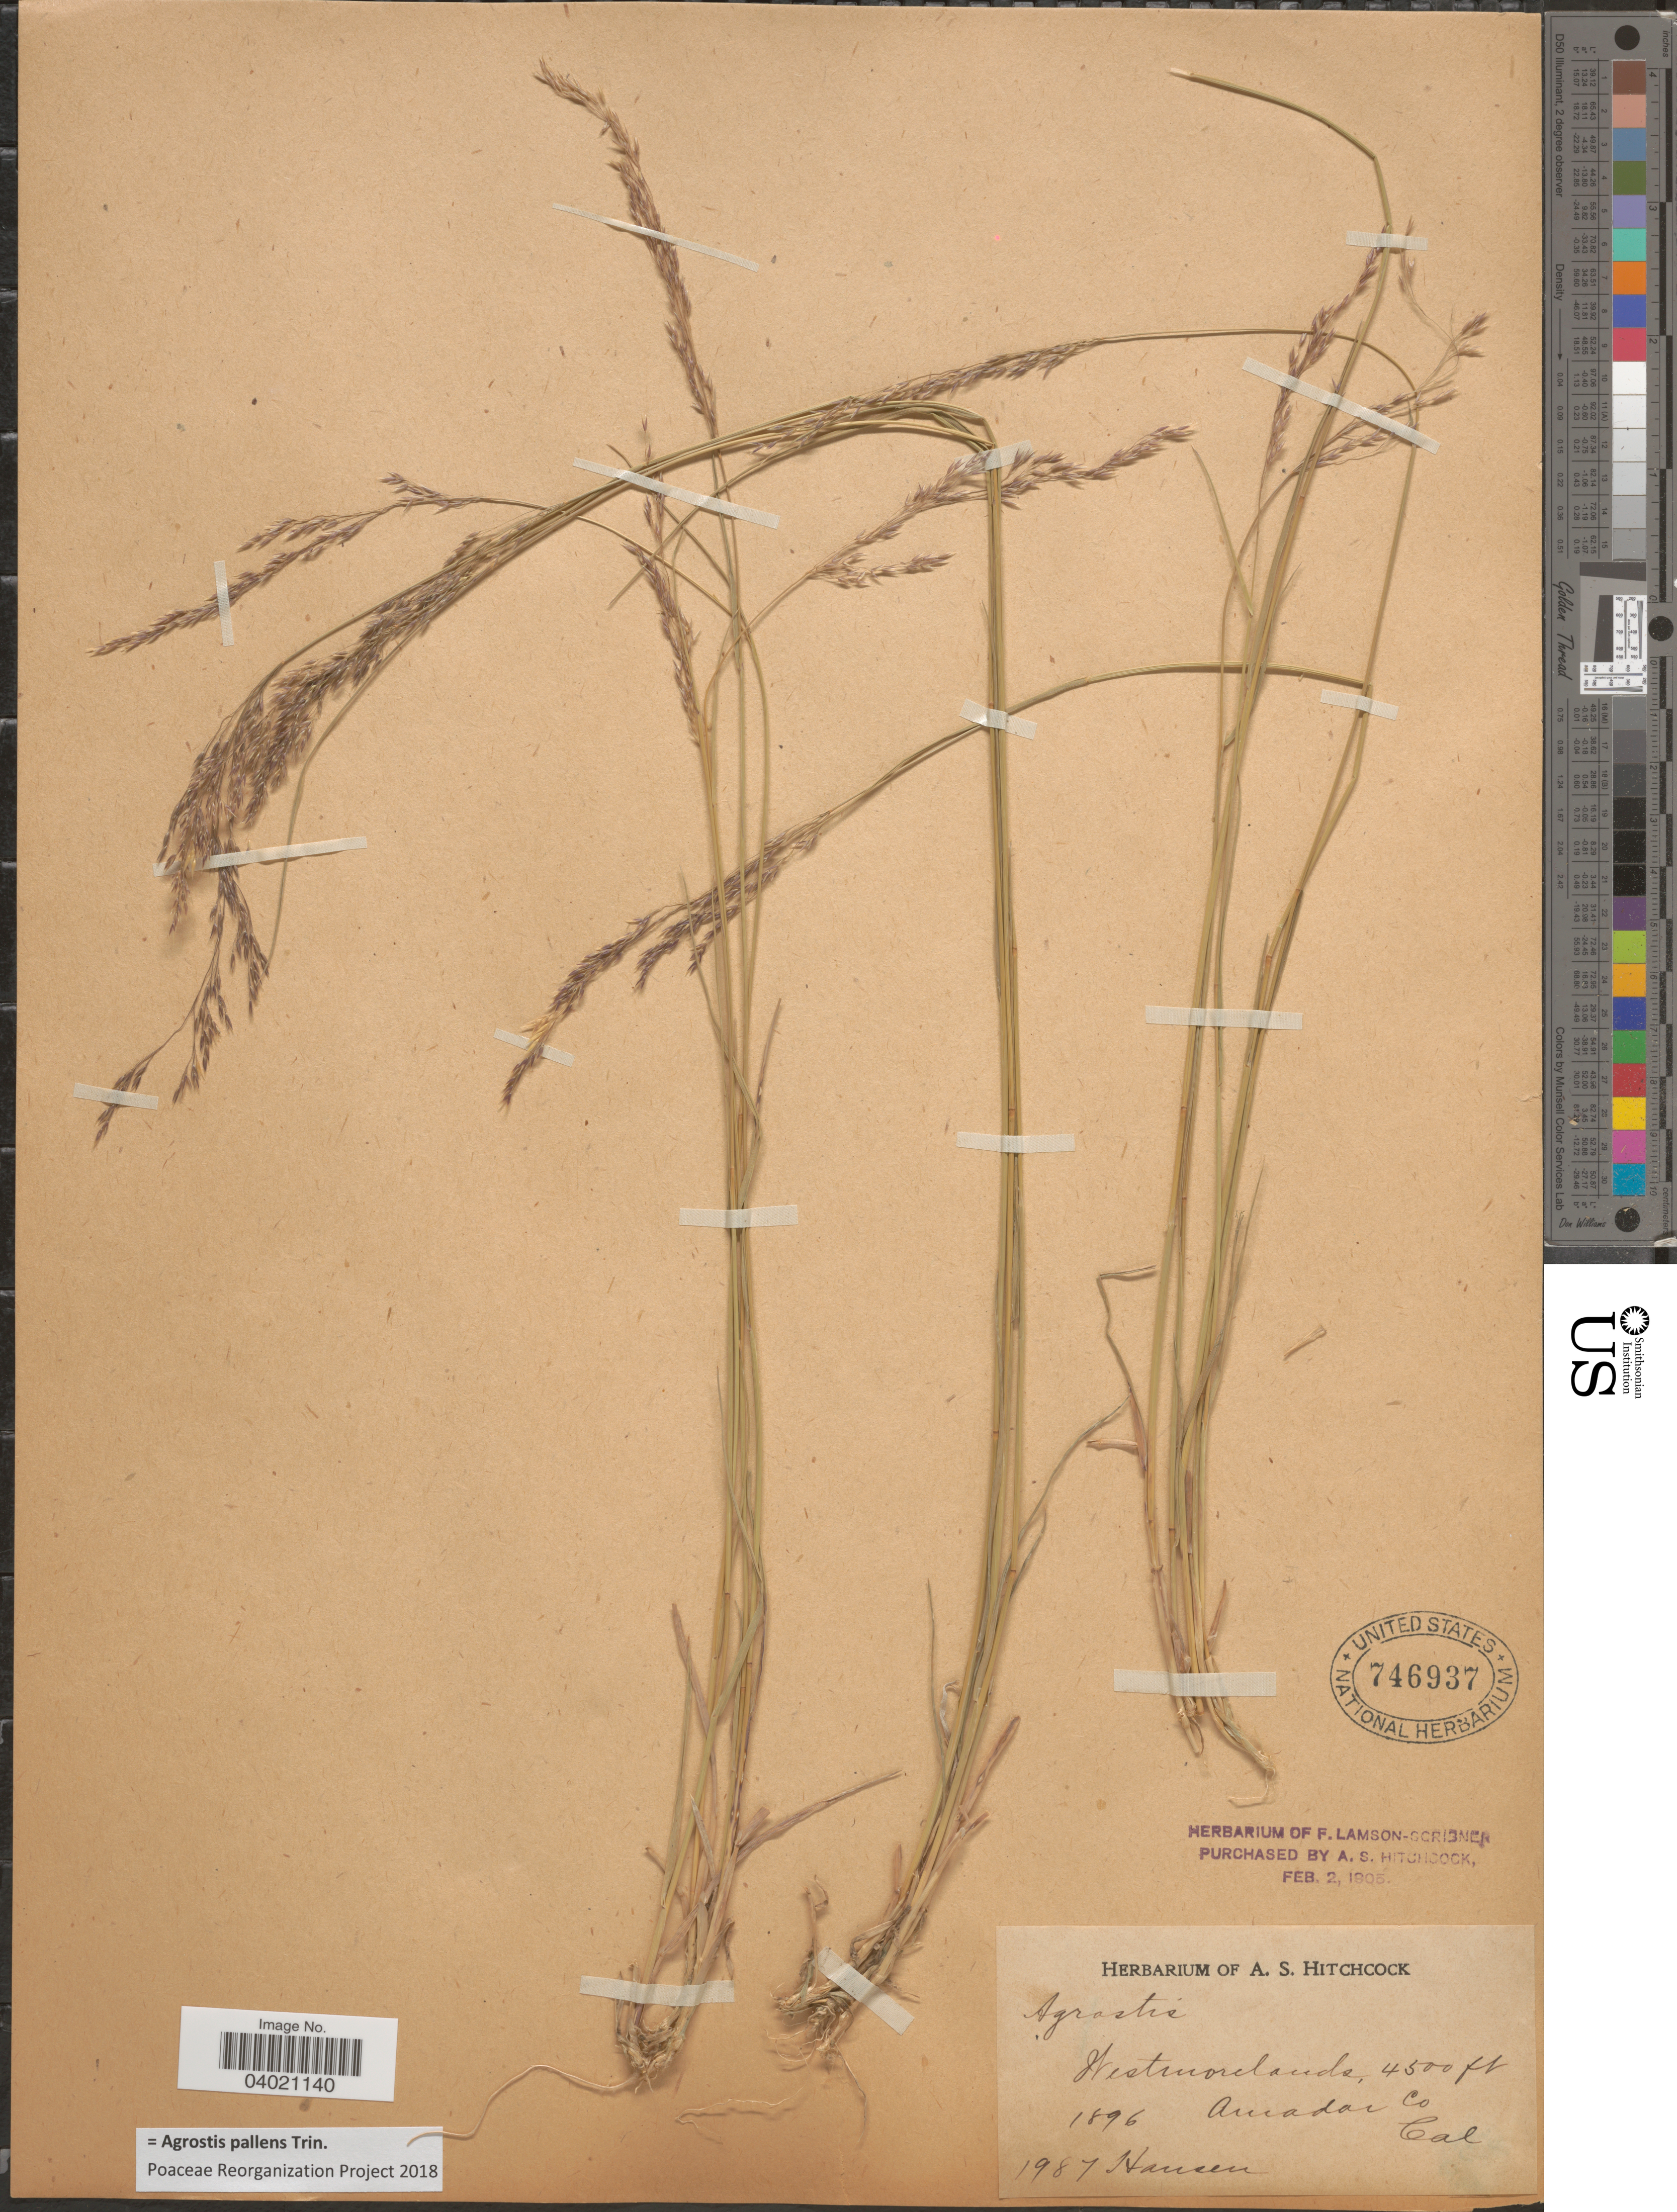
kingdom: Plantae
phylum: Tracheophyta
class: Liliopsida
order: Poales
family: Poaceae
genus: Agrostis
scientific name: Agrostis pallens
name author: Trin.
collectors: -. Hansen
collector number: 1987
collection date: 1896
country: United States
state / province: California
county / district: Amador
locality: Westmorelands, Amador Co.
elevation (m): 1372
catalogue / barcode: US 746937